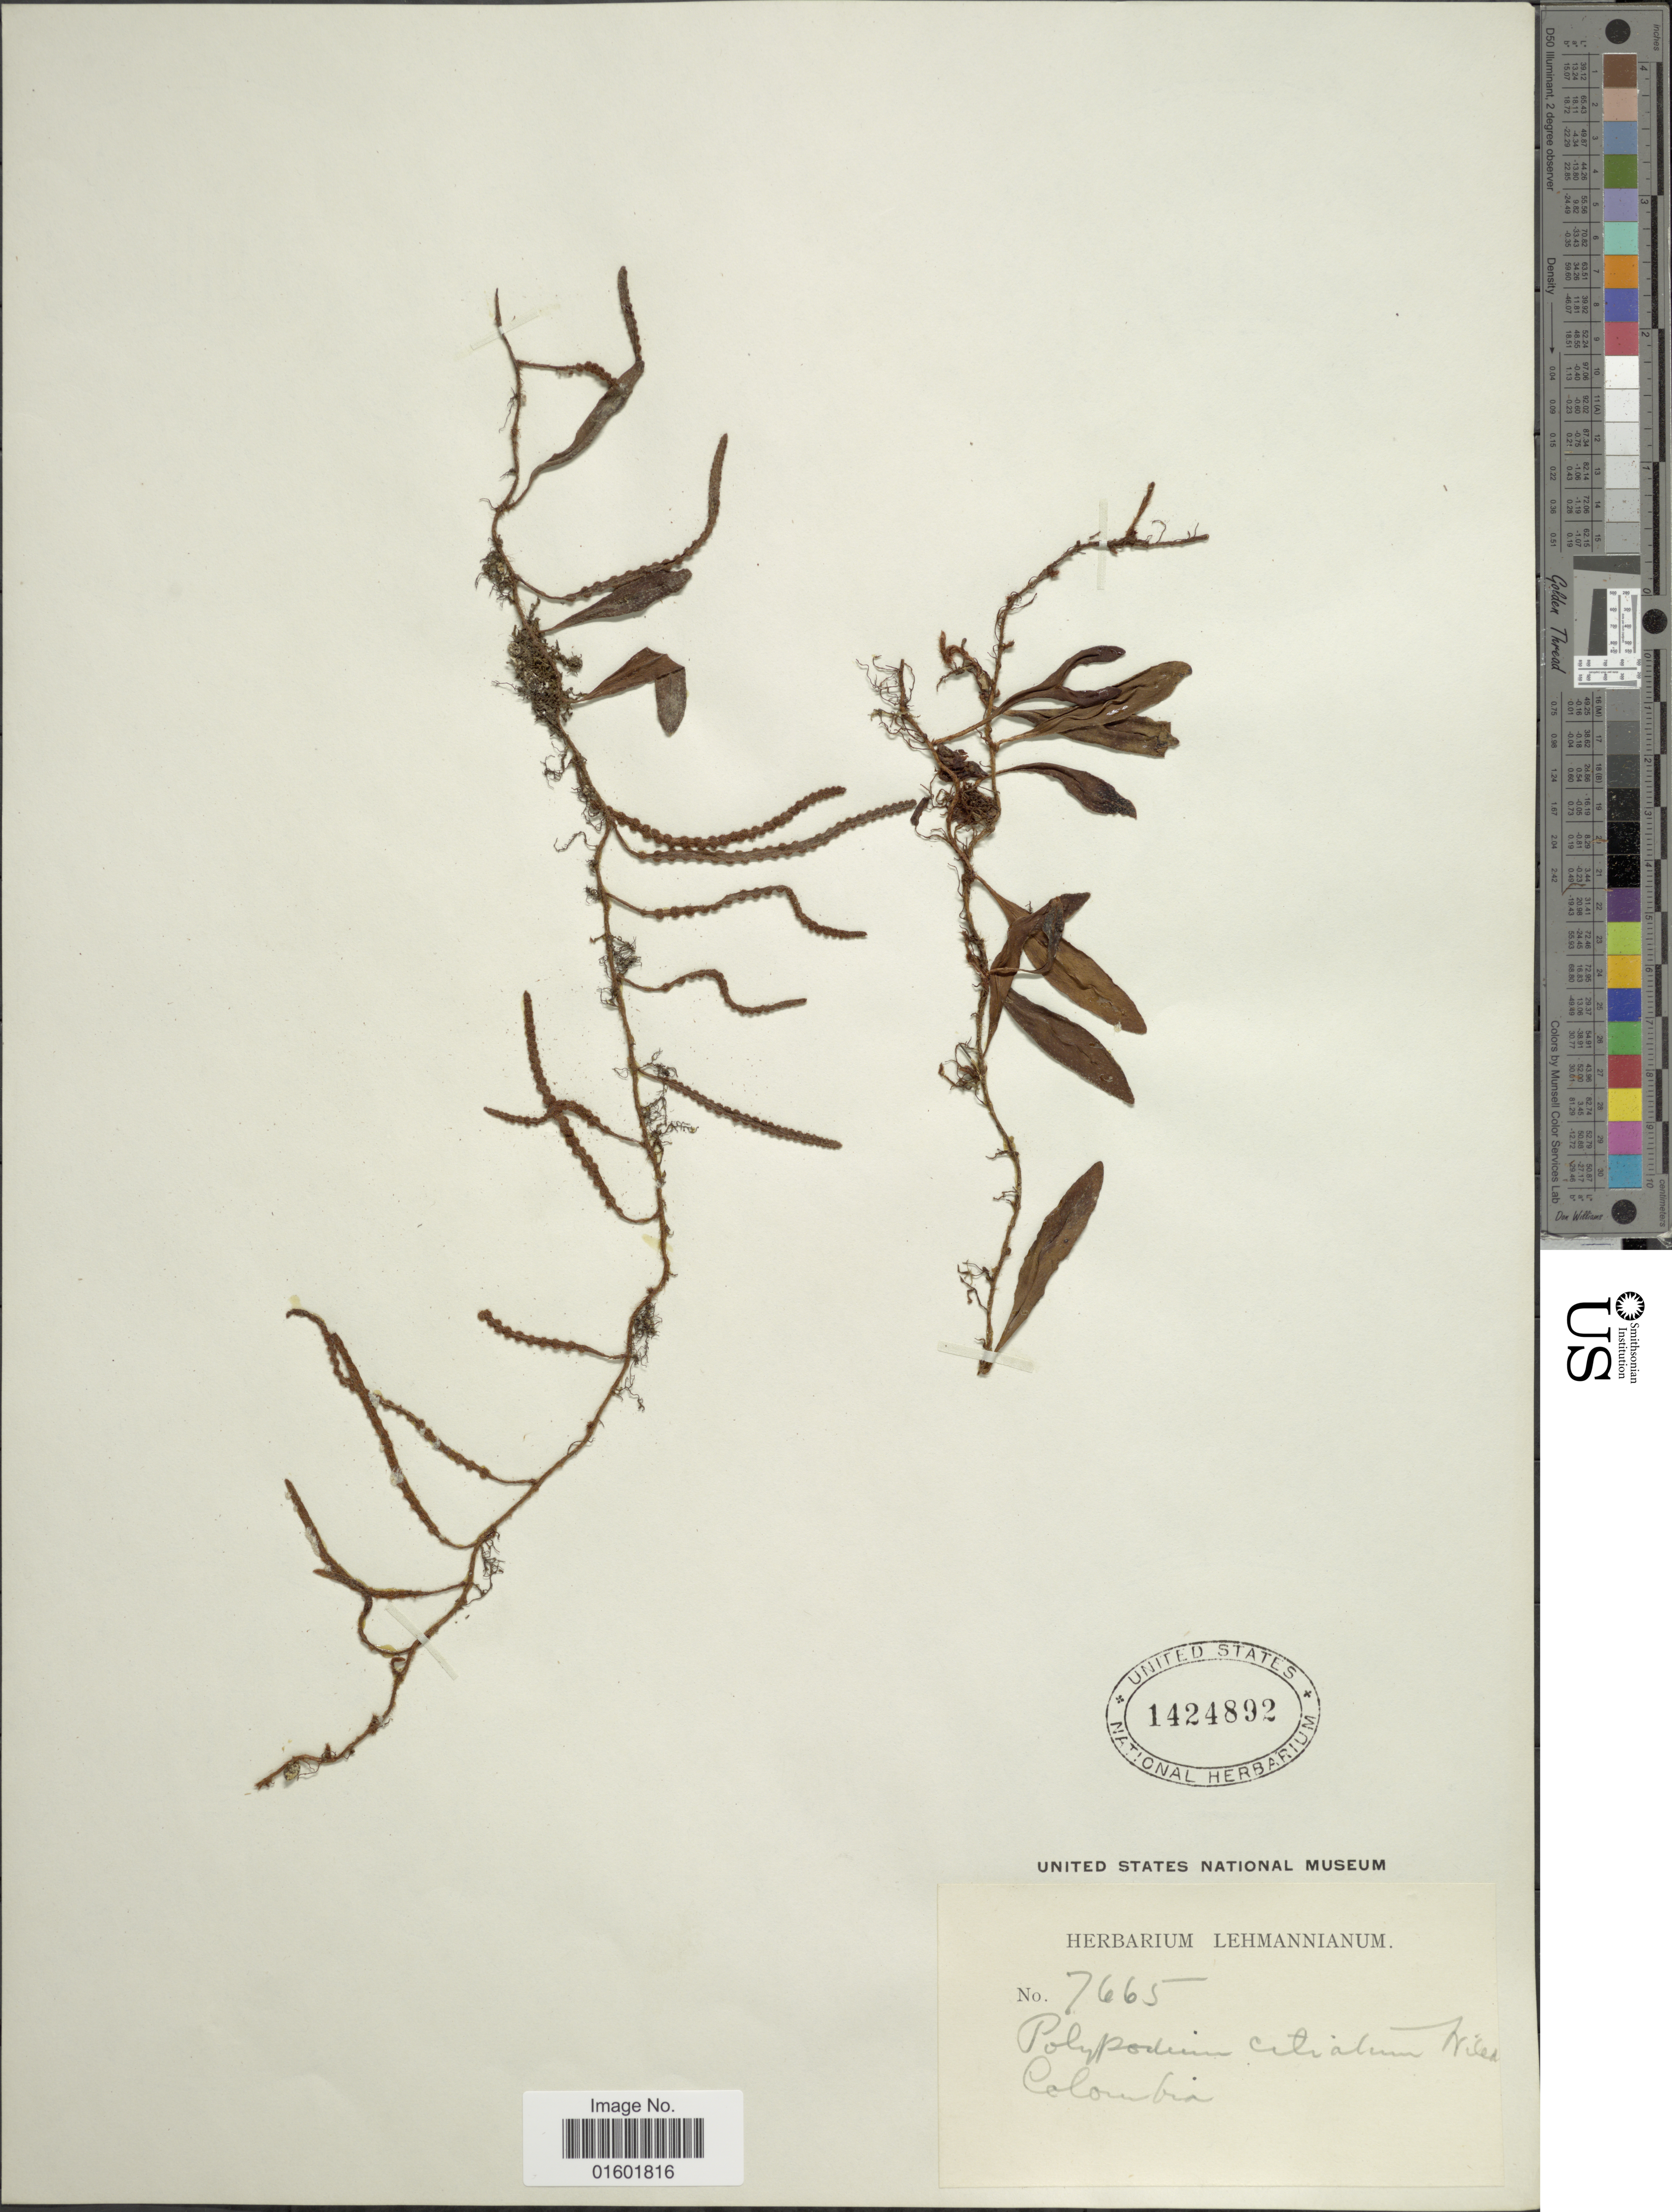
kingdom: Plantae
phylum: Tracheophyta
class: Polypodiopsida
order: Polypodiales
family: Polypodiaceae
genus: Microgramma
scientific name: Microgramma reptans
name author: (Cav.) A.R. Sm.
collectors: ex herb. Lehmannianum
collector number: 7665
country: Colombia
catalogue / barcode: US 1424892